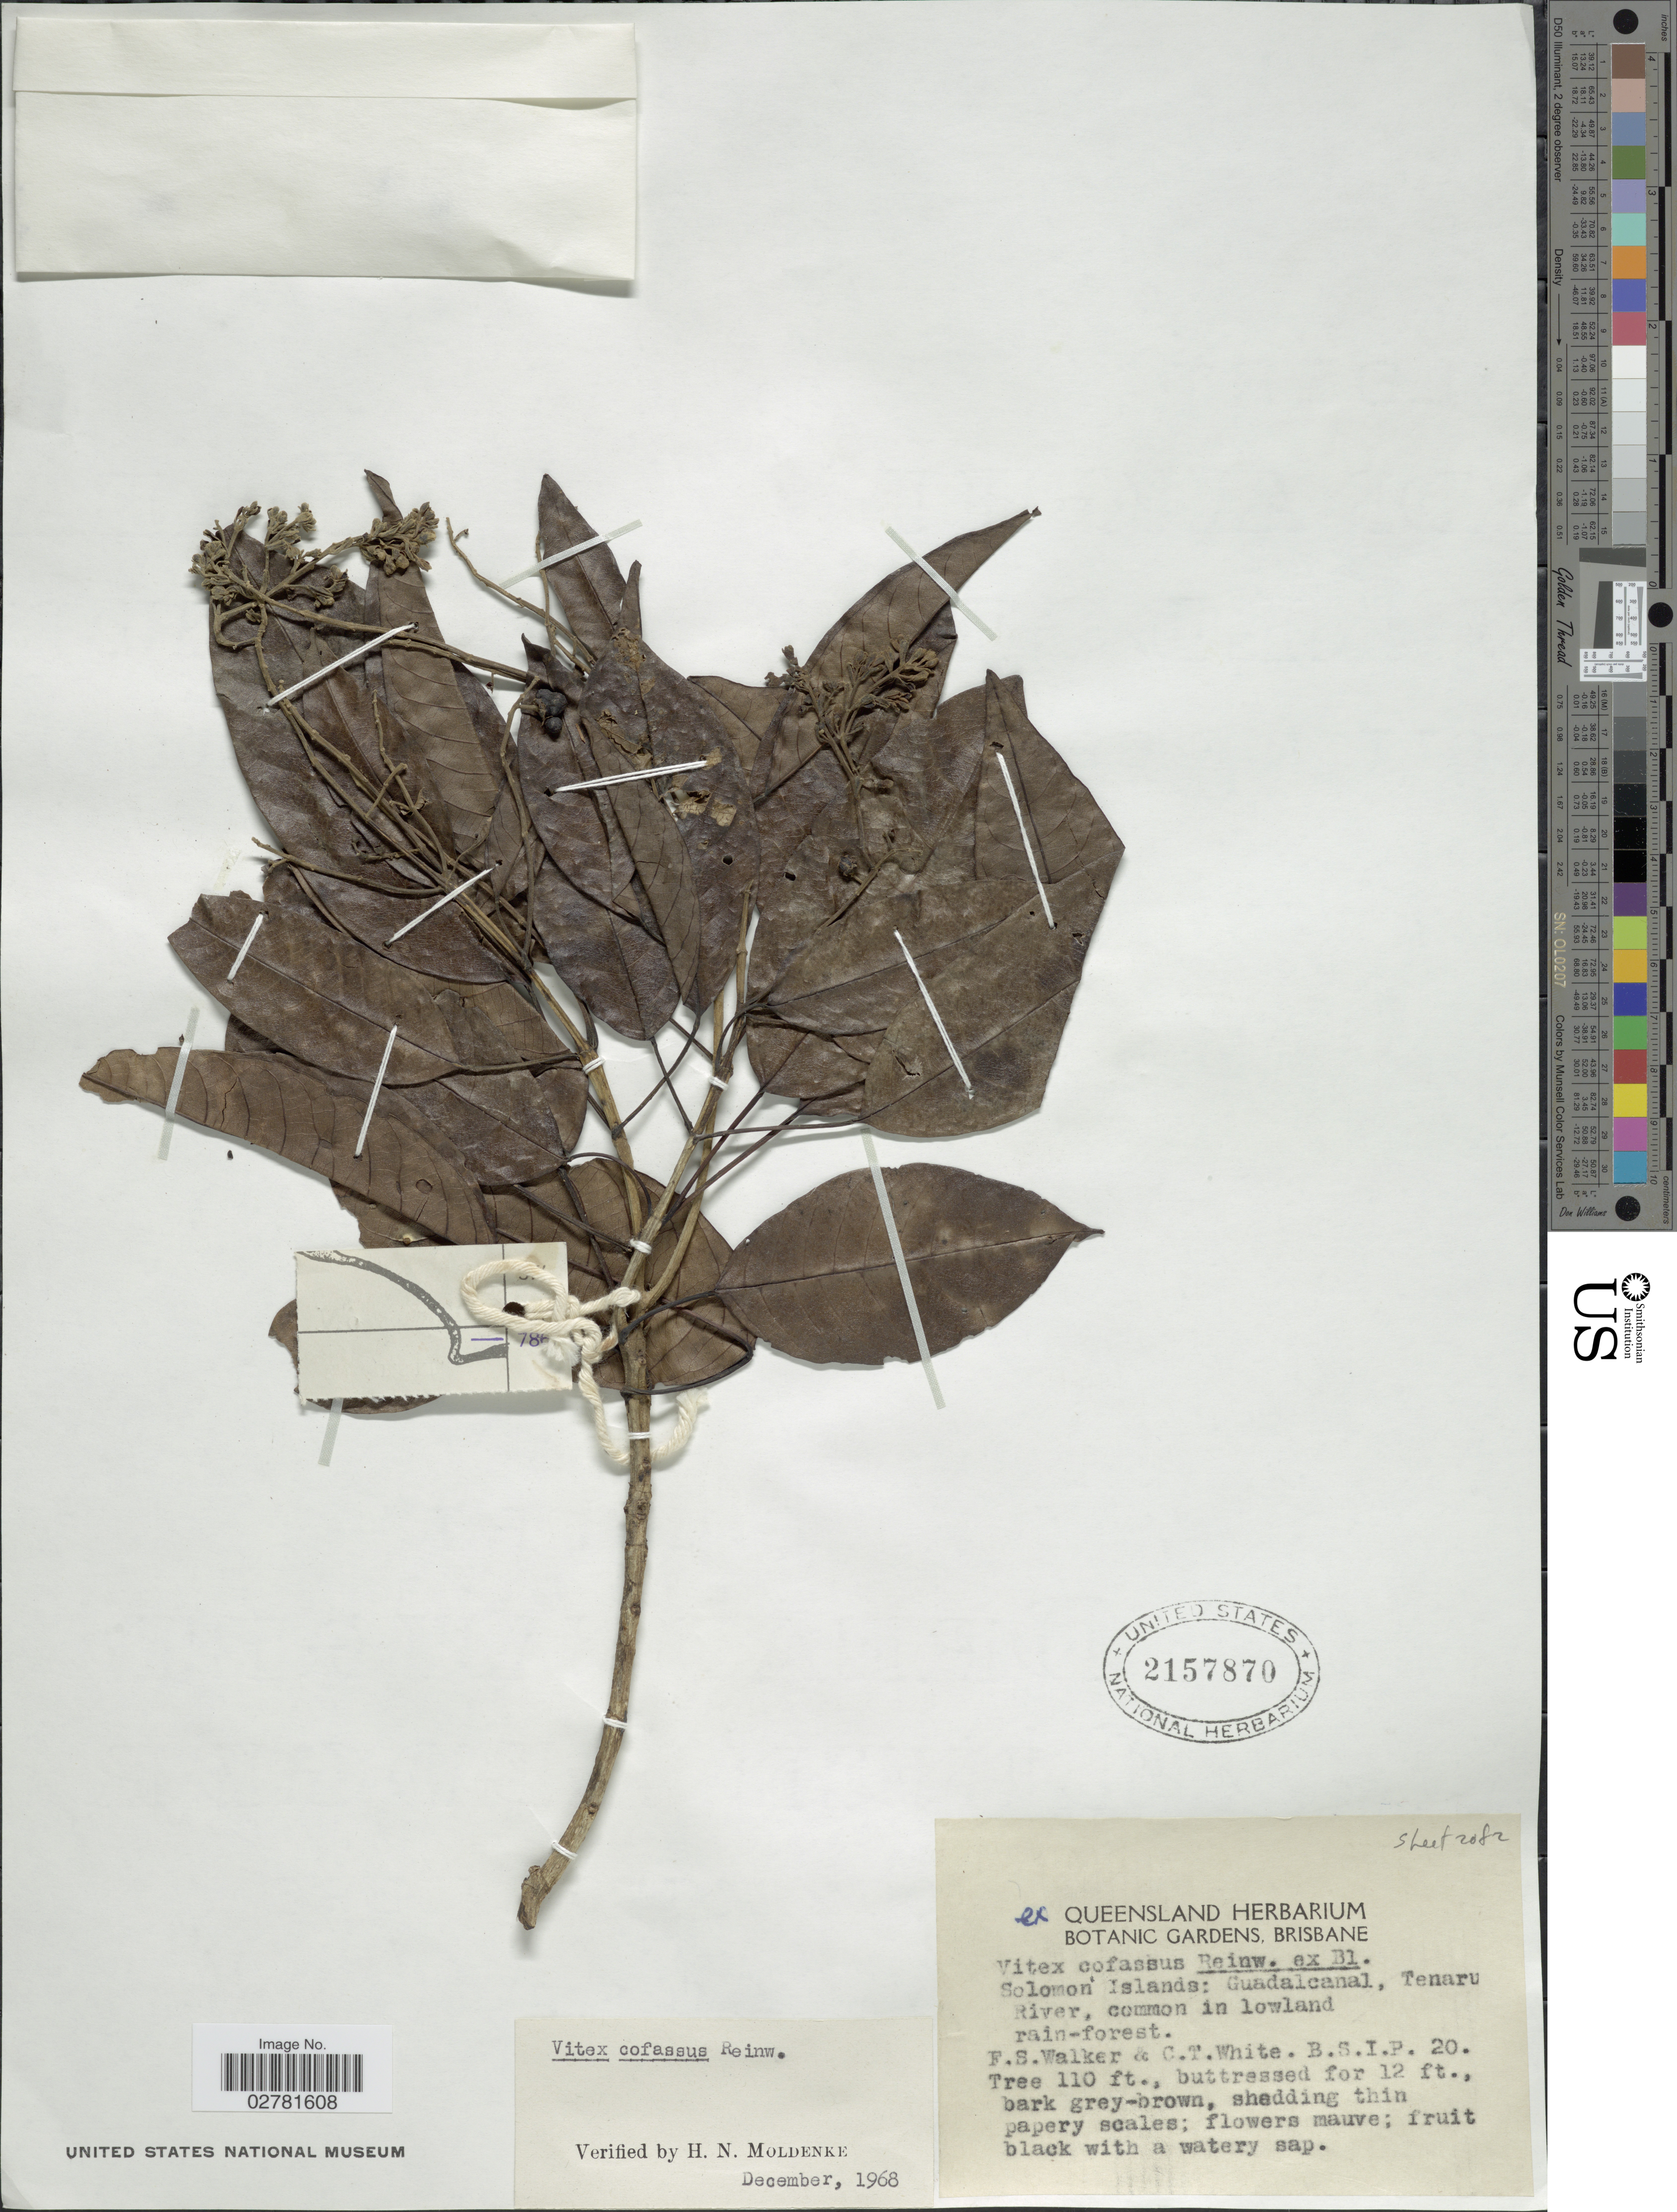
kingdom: Plantae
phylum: Tracheophyta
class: Magnoliopsida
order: Lamiales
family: Lamiaceae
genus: Vitex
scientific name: Vitex cofassus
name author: Reinw. ex Blume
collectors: F. Walker & C. T. White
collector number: B.S.I.P.20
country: Solomon Islands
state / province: Solomon Islands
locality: Guadalcanal, Tenaru River.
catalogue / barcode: US 2157870